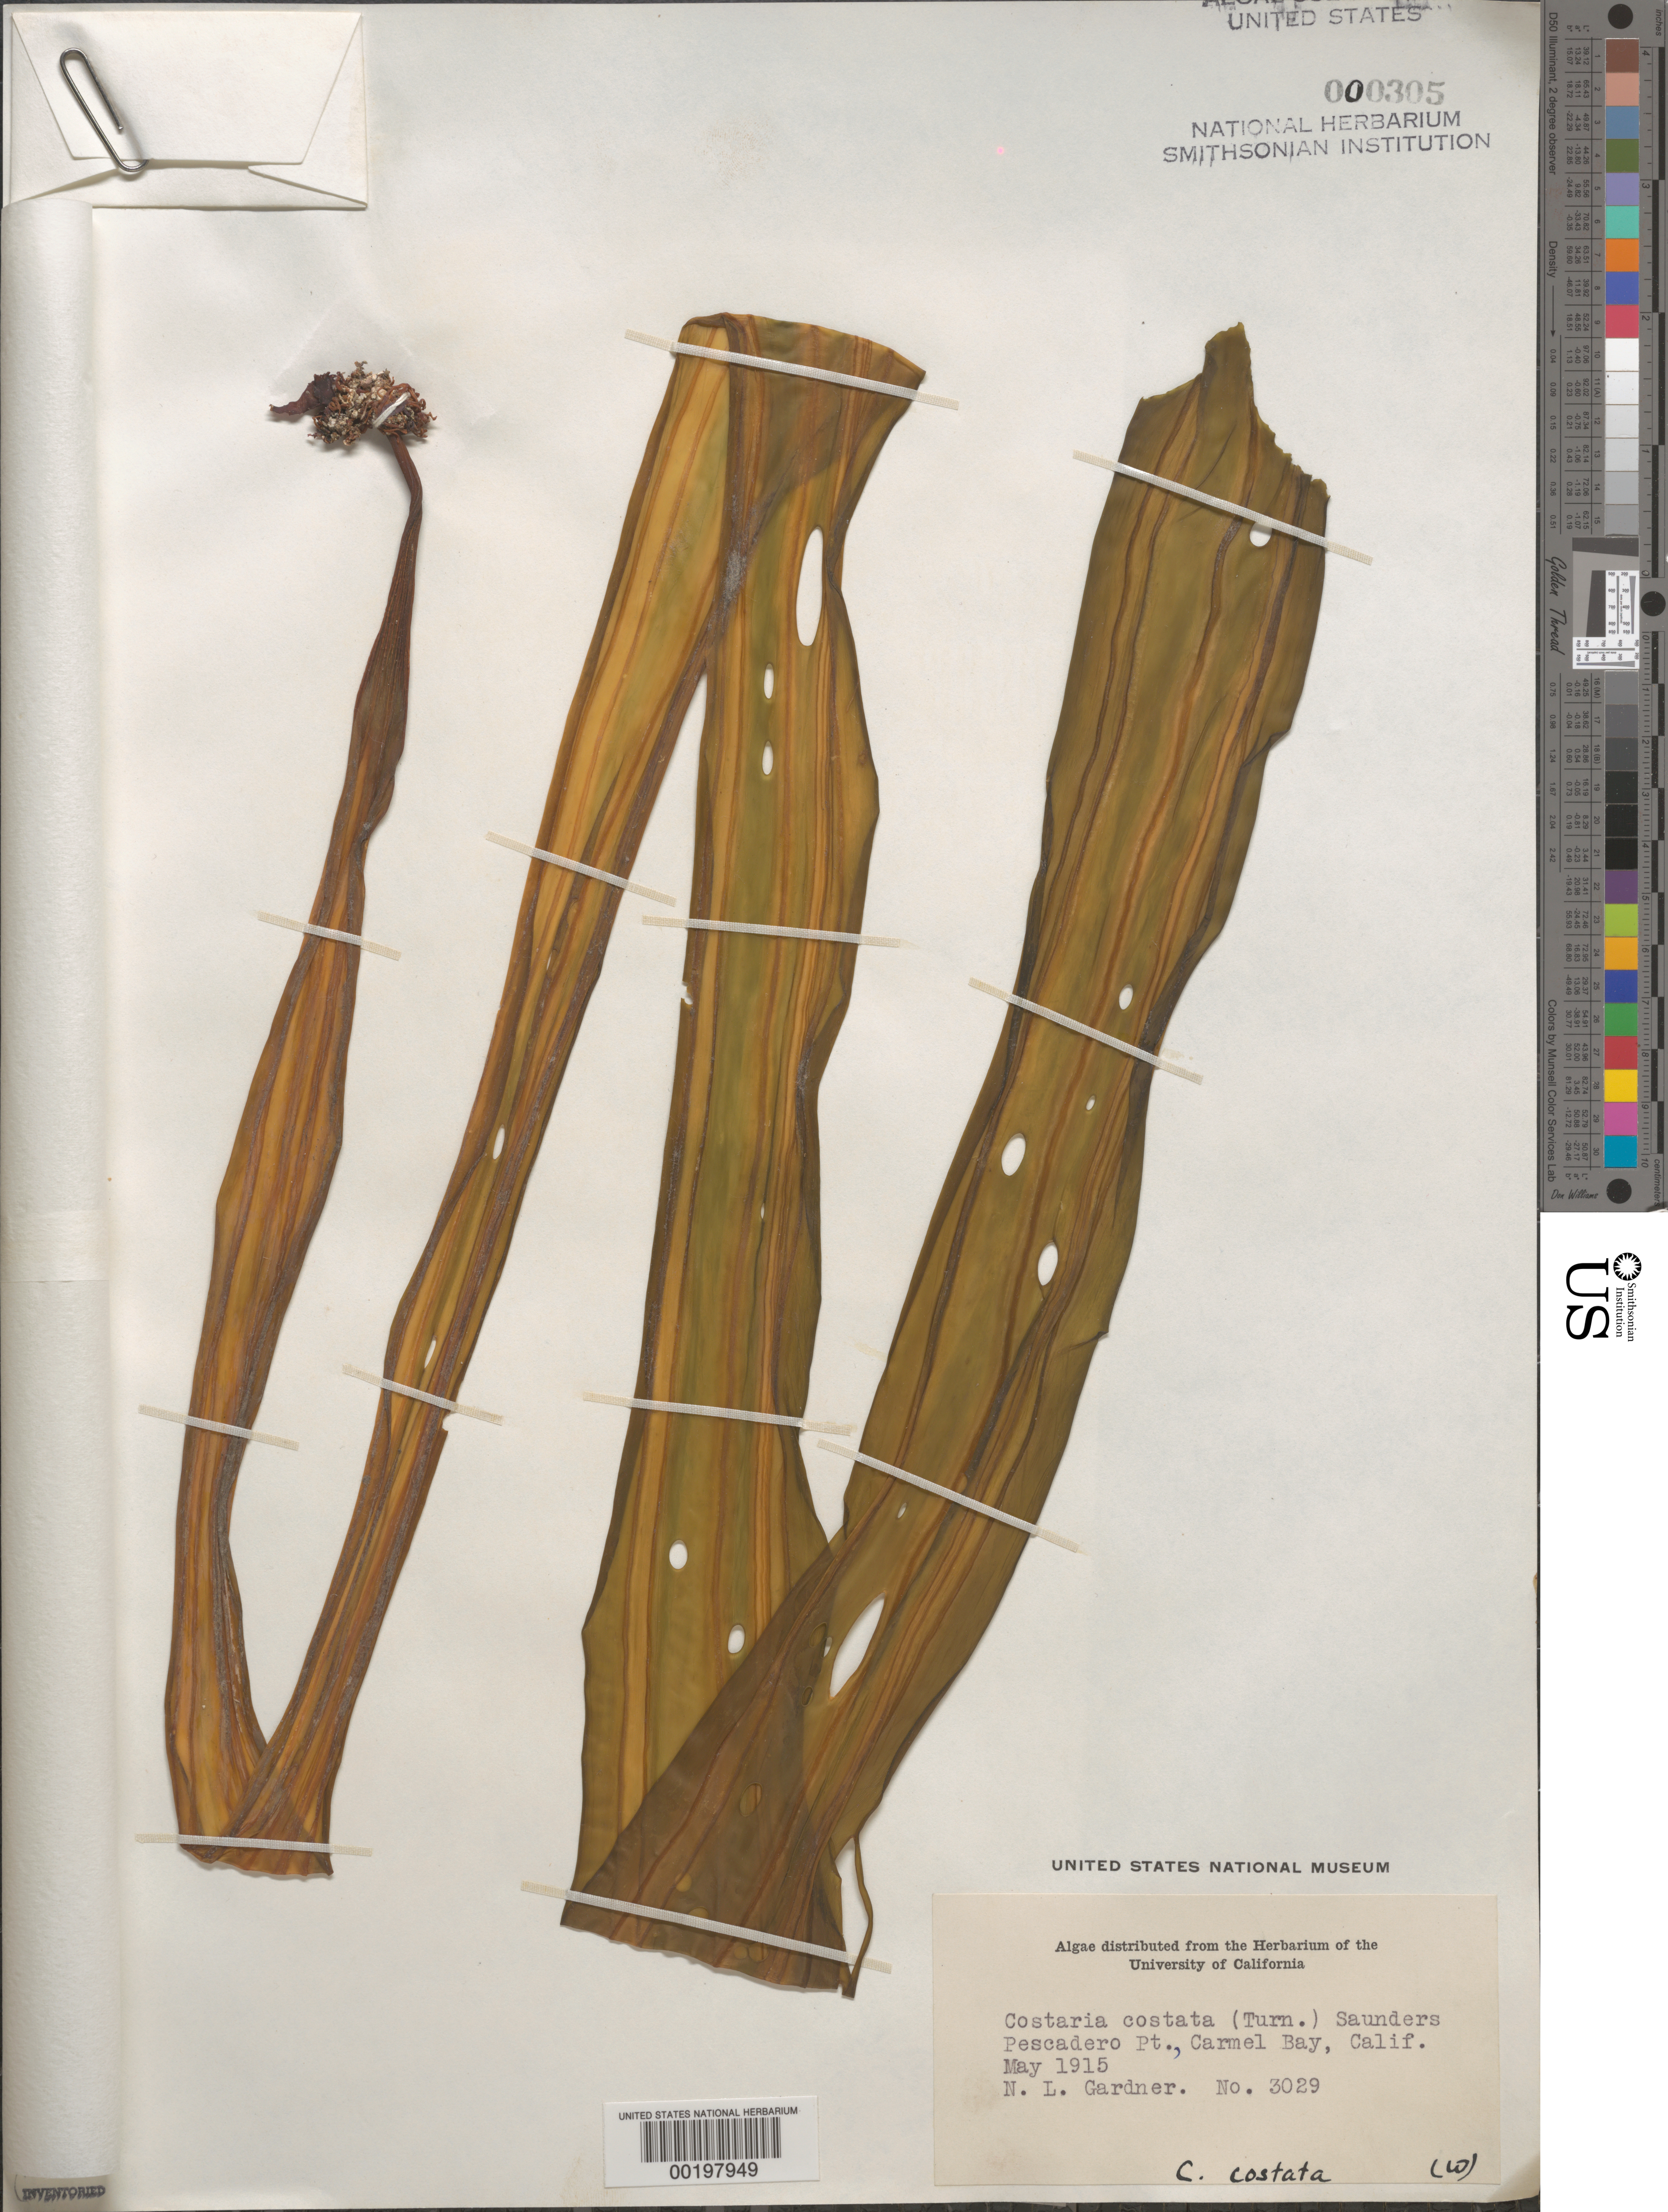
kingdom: Chromista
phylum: Ochrophyta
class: Phaeophyceae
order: Laminariales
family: Costariaceae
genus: Costaria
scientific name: Costaria costata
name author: (C. Agardh) D.A. Saunders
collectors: N. Gardner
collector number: NLG 3029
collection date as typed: May 1915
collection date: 1915-05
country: United States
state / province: California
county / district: Monterey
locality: Pescadero Point, Carmel Bay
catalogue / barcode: US 305